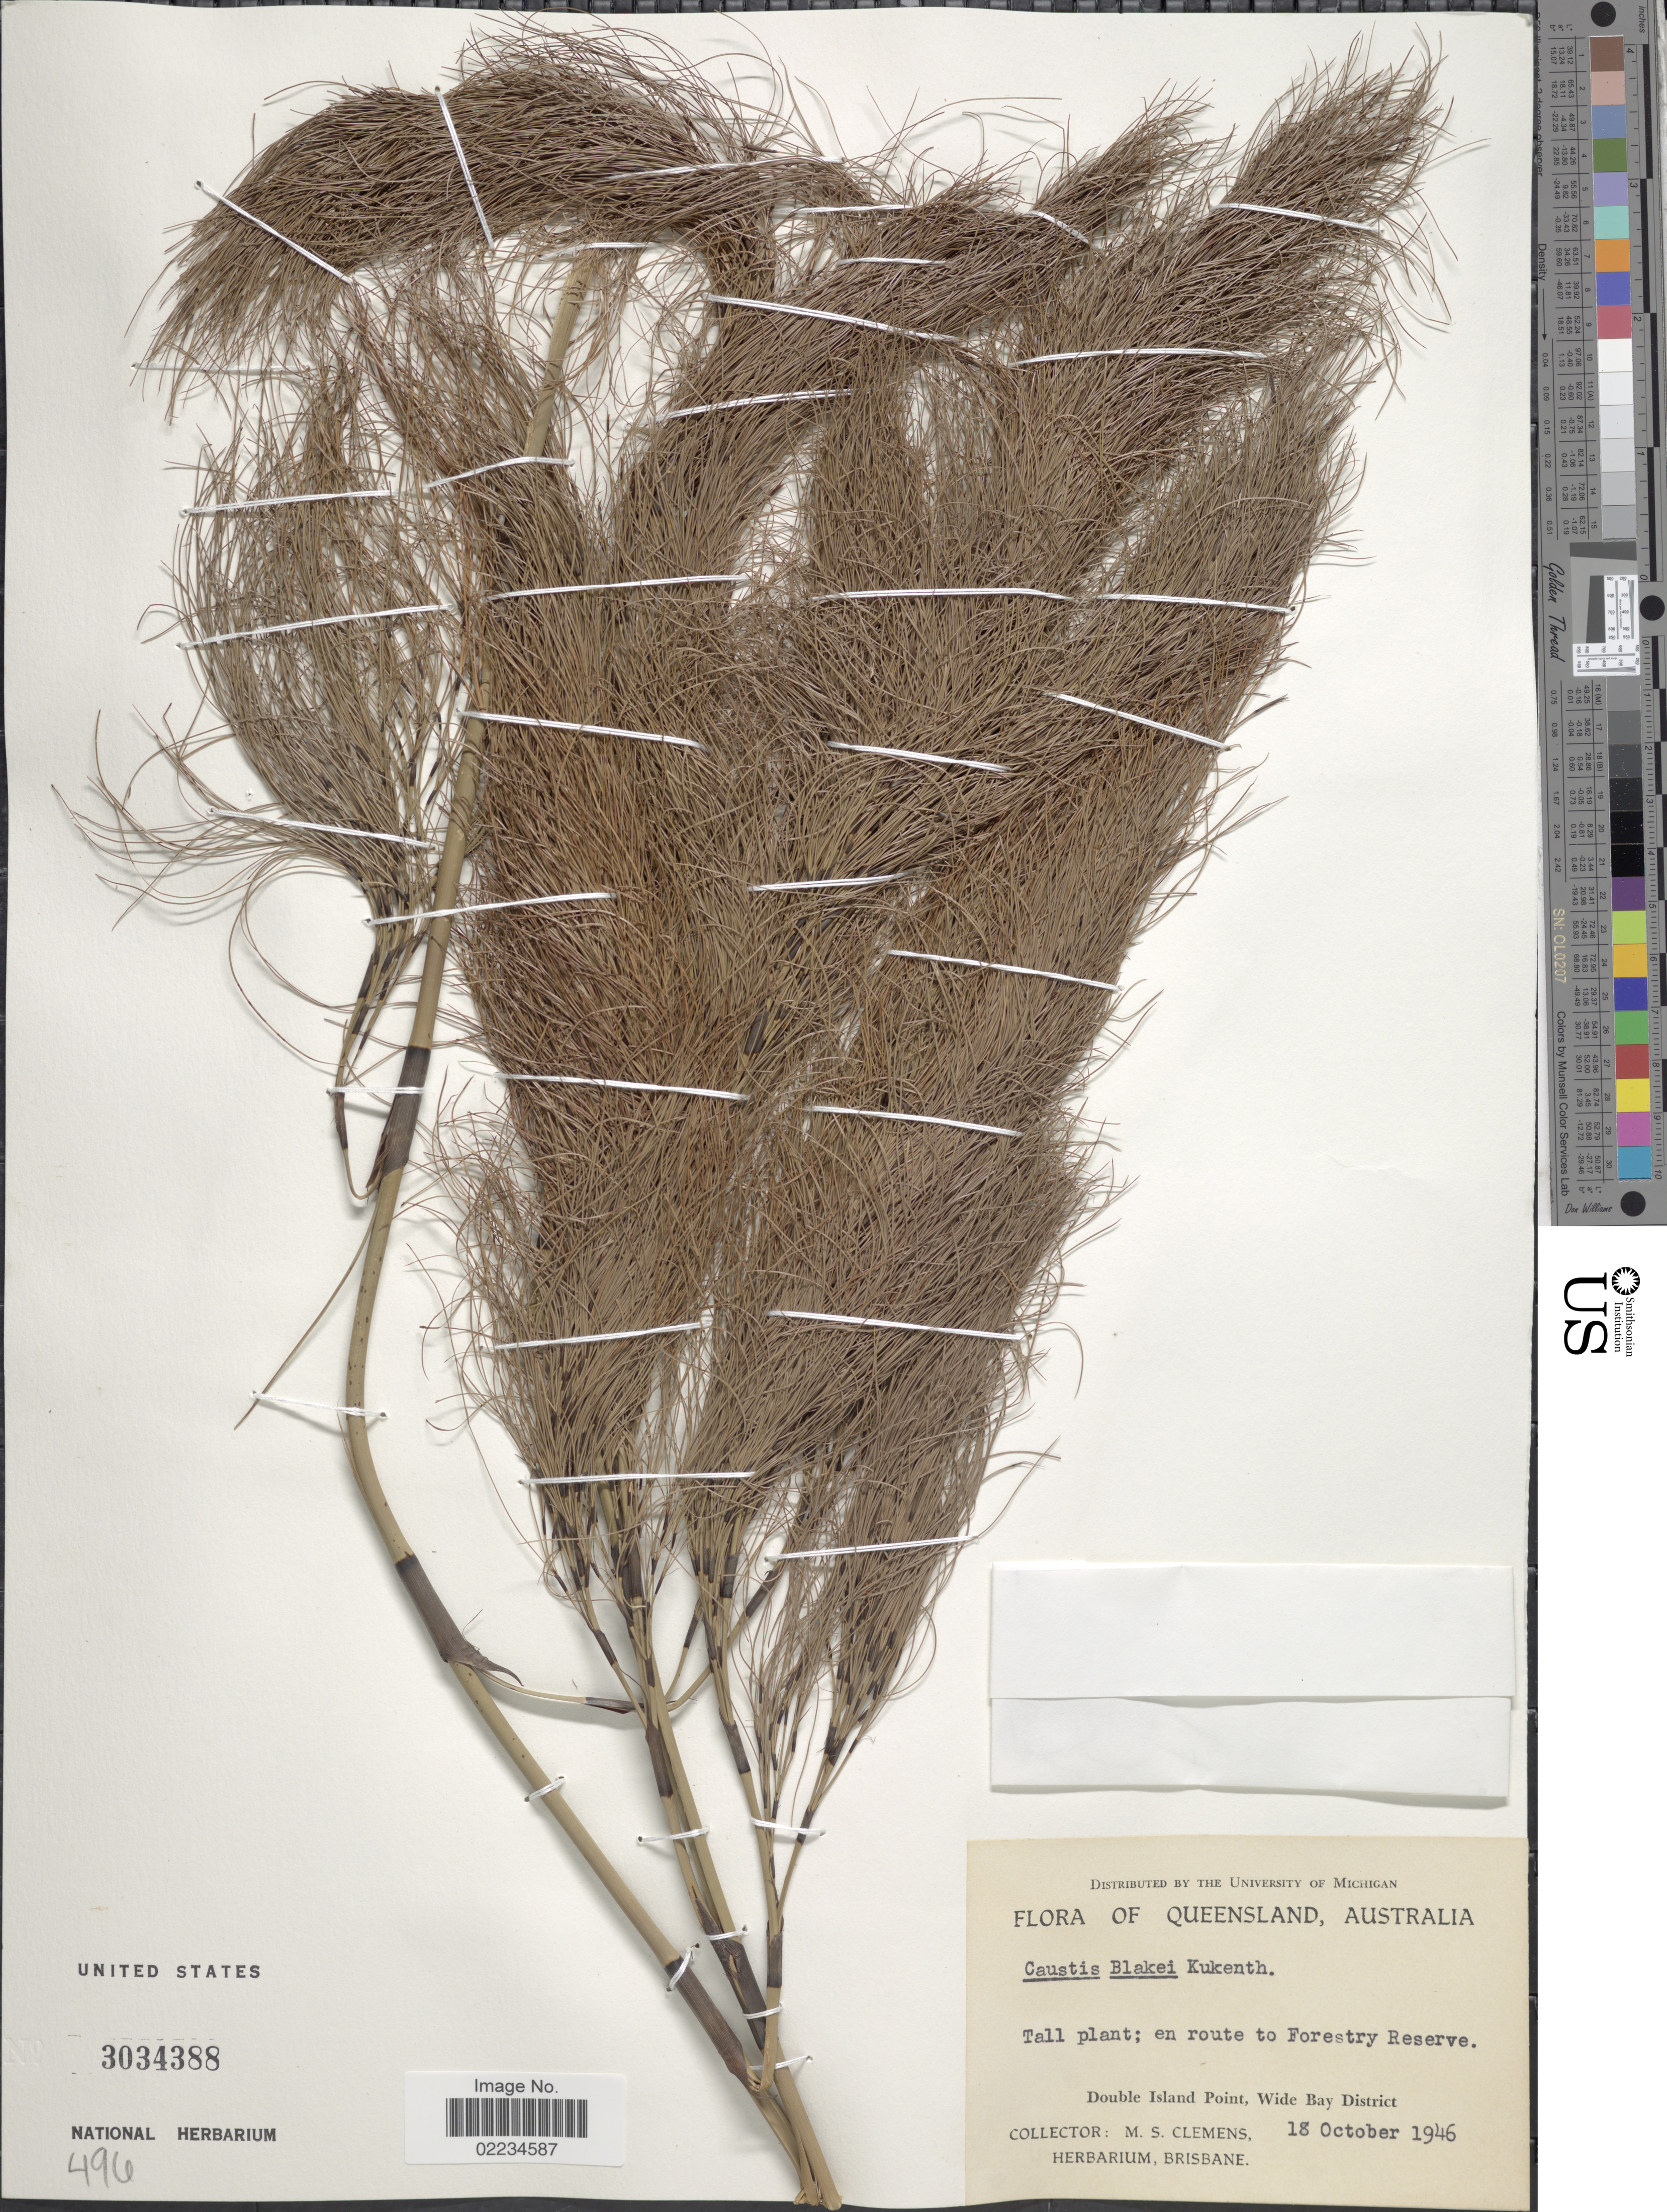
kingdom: Plantae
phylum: Tracheophyta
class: Liliopsida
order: Poales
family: Cyperaceae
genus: Caustis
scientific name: Caustis blakei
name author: Kük. ex S.T. Blake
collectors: M. S. Clemens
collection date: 1946-10-18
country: Australia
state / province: Queensland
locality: En route to Forestry Reserve, Double Island Point, Wide Bay District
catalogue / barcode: US 3034388